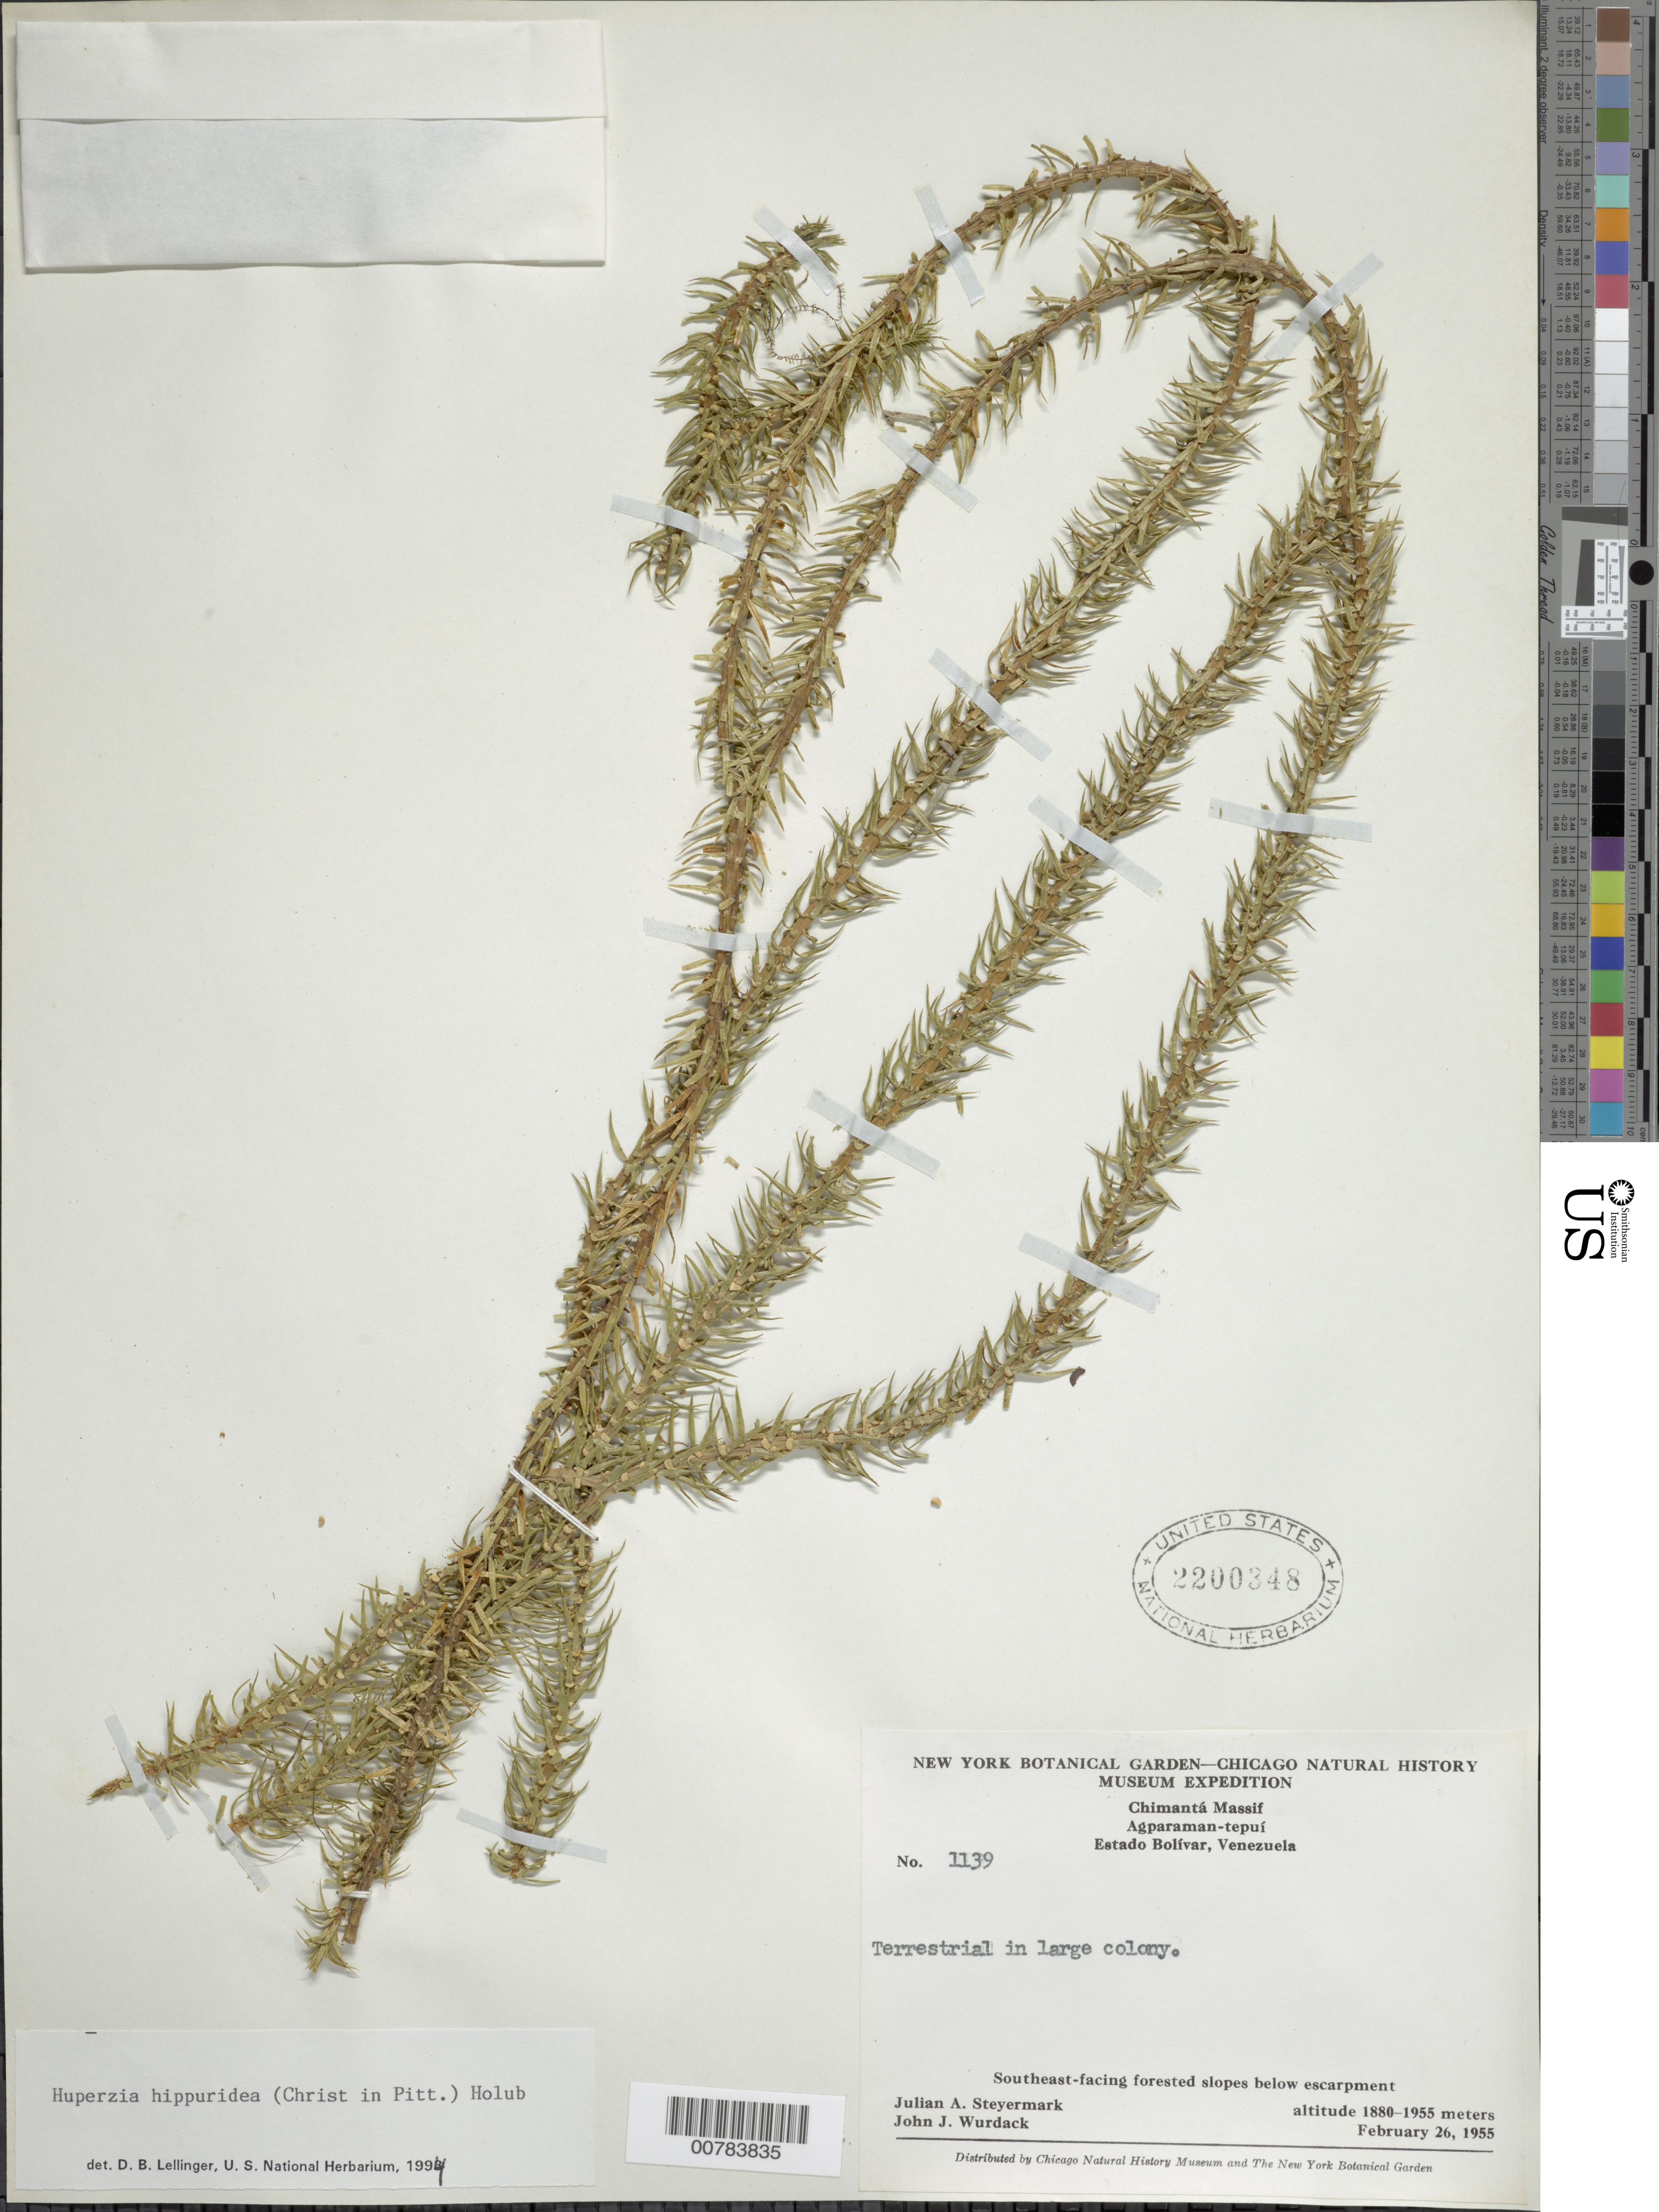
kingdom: Plantae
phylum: Tracheophyta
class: Lycopodiopsida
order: Lycopodiales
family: Lycopodiaceae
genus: Phlegmariurus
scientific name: Phlegmariurus hippurideus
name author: (Christ) B. Øllg.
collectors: J. Steyermark & J. J. Wurdack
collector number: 55 1139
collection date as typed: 26-Feb-55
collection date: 1955-02-26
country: Venezuela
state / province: Bolívar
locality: Chimantá Massif, Agparaman-tepuí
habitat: SE-facing forested slopes below escarpment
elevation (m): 1880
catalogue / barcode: US 2200348